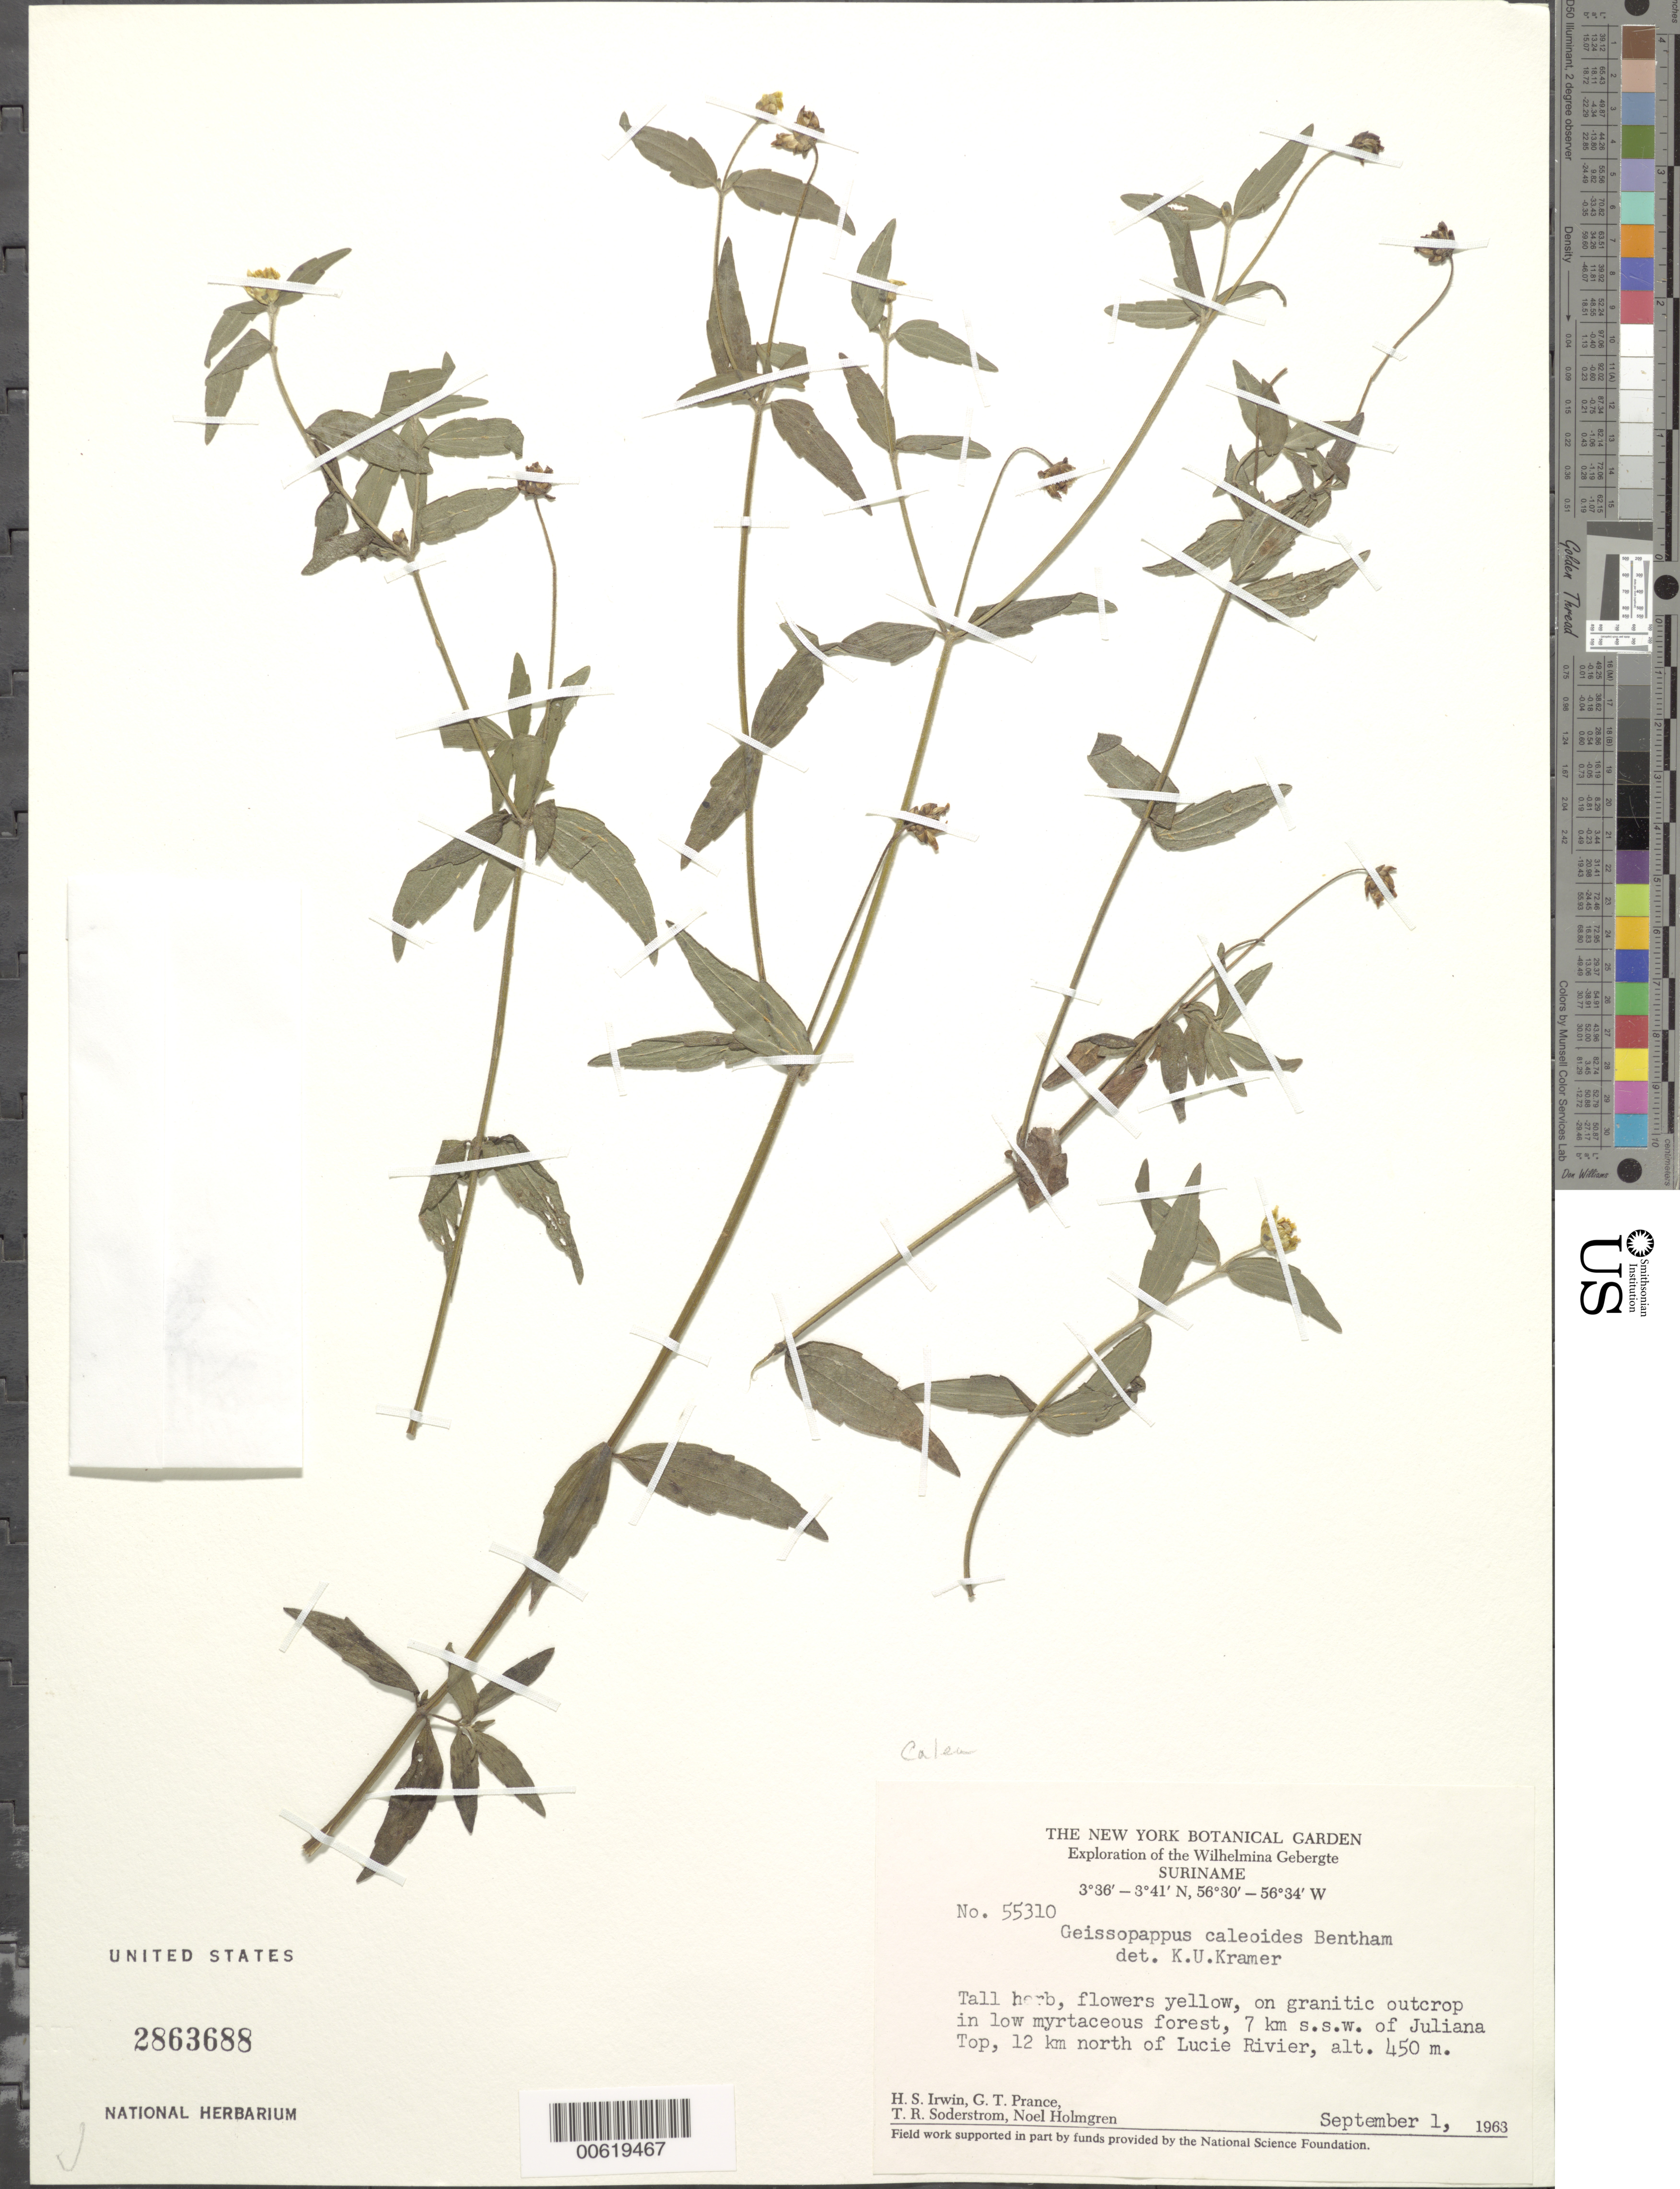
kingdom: Plantae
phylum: Tracheophyta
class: Magnoliopsida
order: Asterales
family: Asteraceae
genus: Calea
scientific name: Calea caleoides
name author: (DC.) H. Rob.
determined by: Bueno, Vinicius Resende, (ICN), Universidade Federal do Rio Grande do Sul (BRAZIL)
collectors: H. Irwin, G. T. Prance, T. R. Soderstrom & N. H. Holmgren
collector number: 55310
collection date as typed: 1-Sep-63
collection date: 1963-09-01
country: Suriname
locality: Juliana Top, 7 km SSW of, 12 km N of Lucie R., Wilhelmina Gebergte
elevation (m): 450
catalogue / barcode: US 2863688